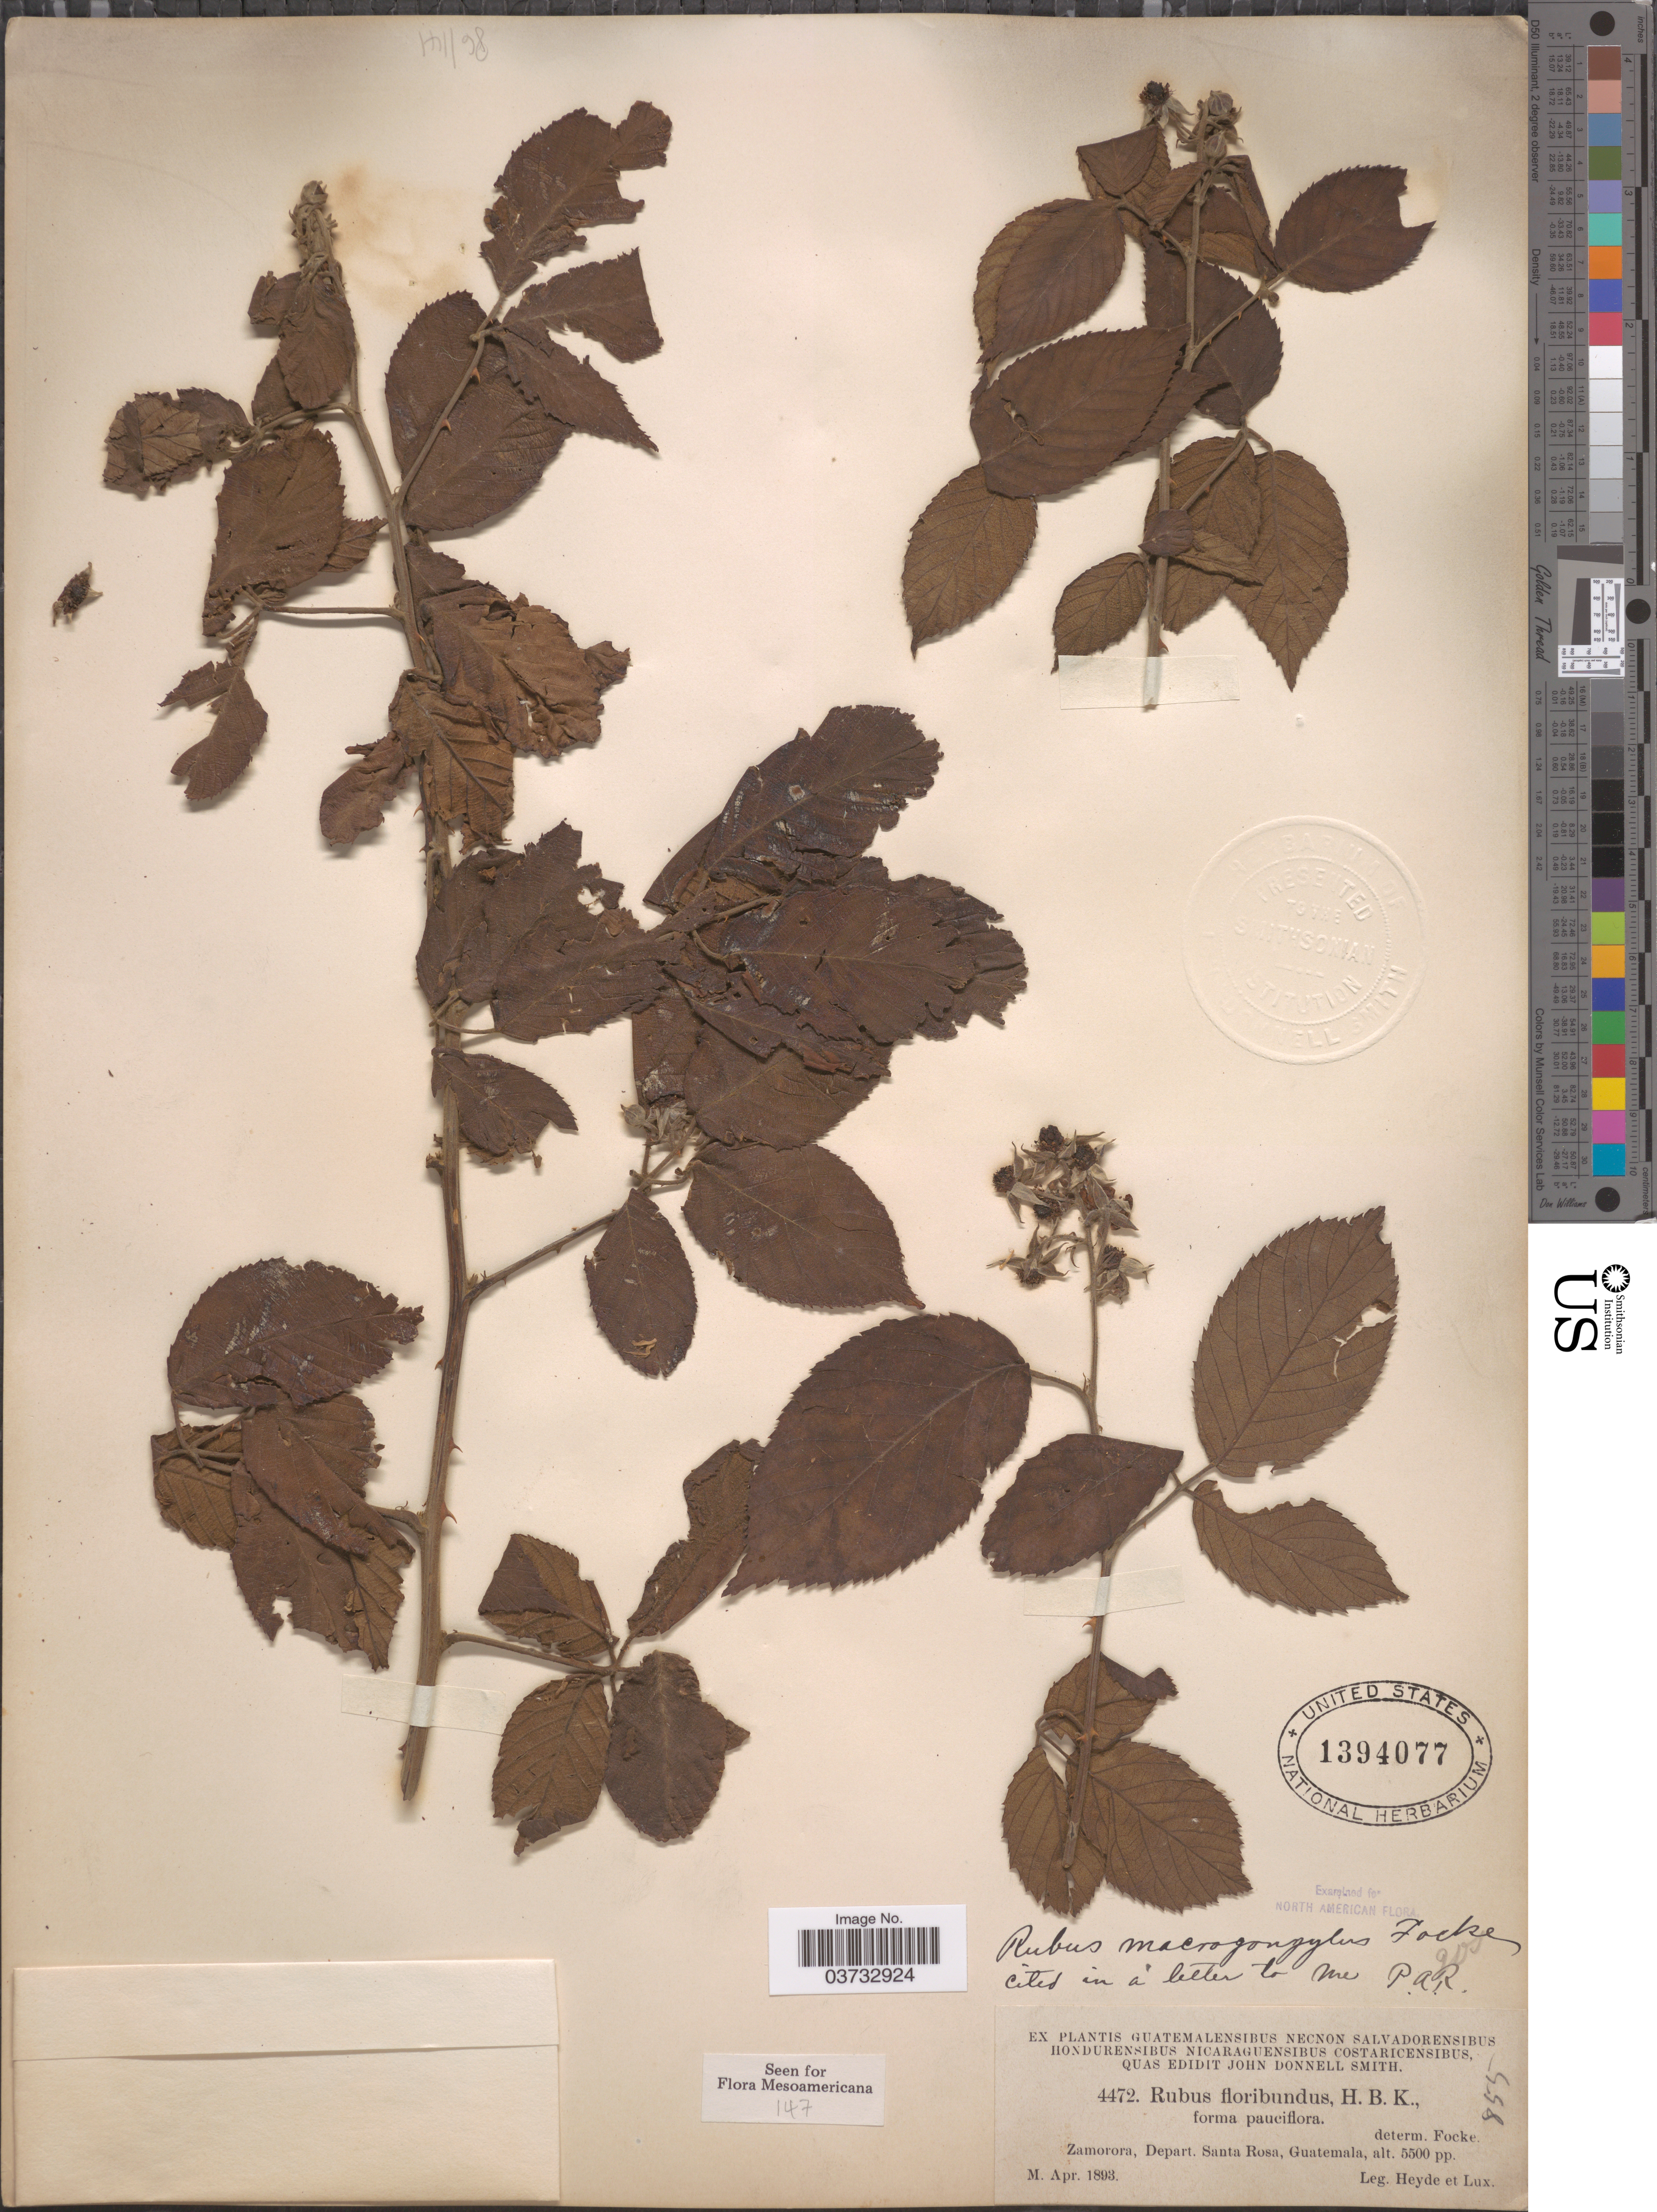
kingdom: Plantae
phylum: Tracheophyta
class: Magnoliopsida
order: Rosales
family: Rosaceae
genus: Rubus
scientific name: Rubus macrogongylus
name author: Focke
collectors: Heyde & Lux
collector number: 4472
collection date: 1893-04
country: Guatemala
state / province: Santa Rosa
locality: Zamorora, Depart. Santa Rosa.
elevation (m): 1676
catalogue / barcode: US 1394077